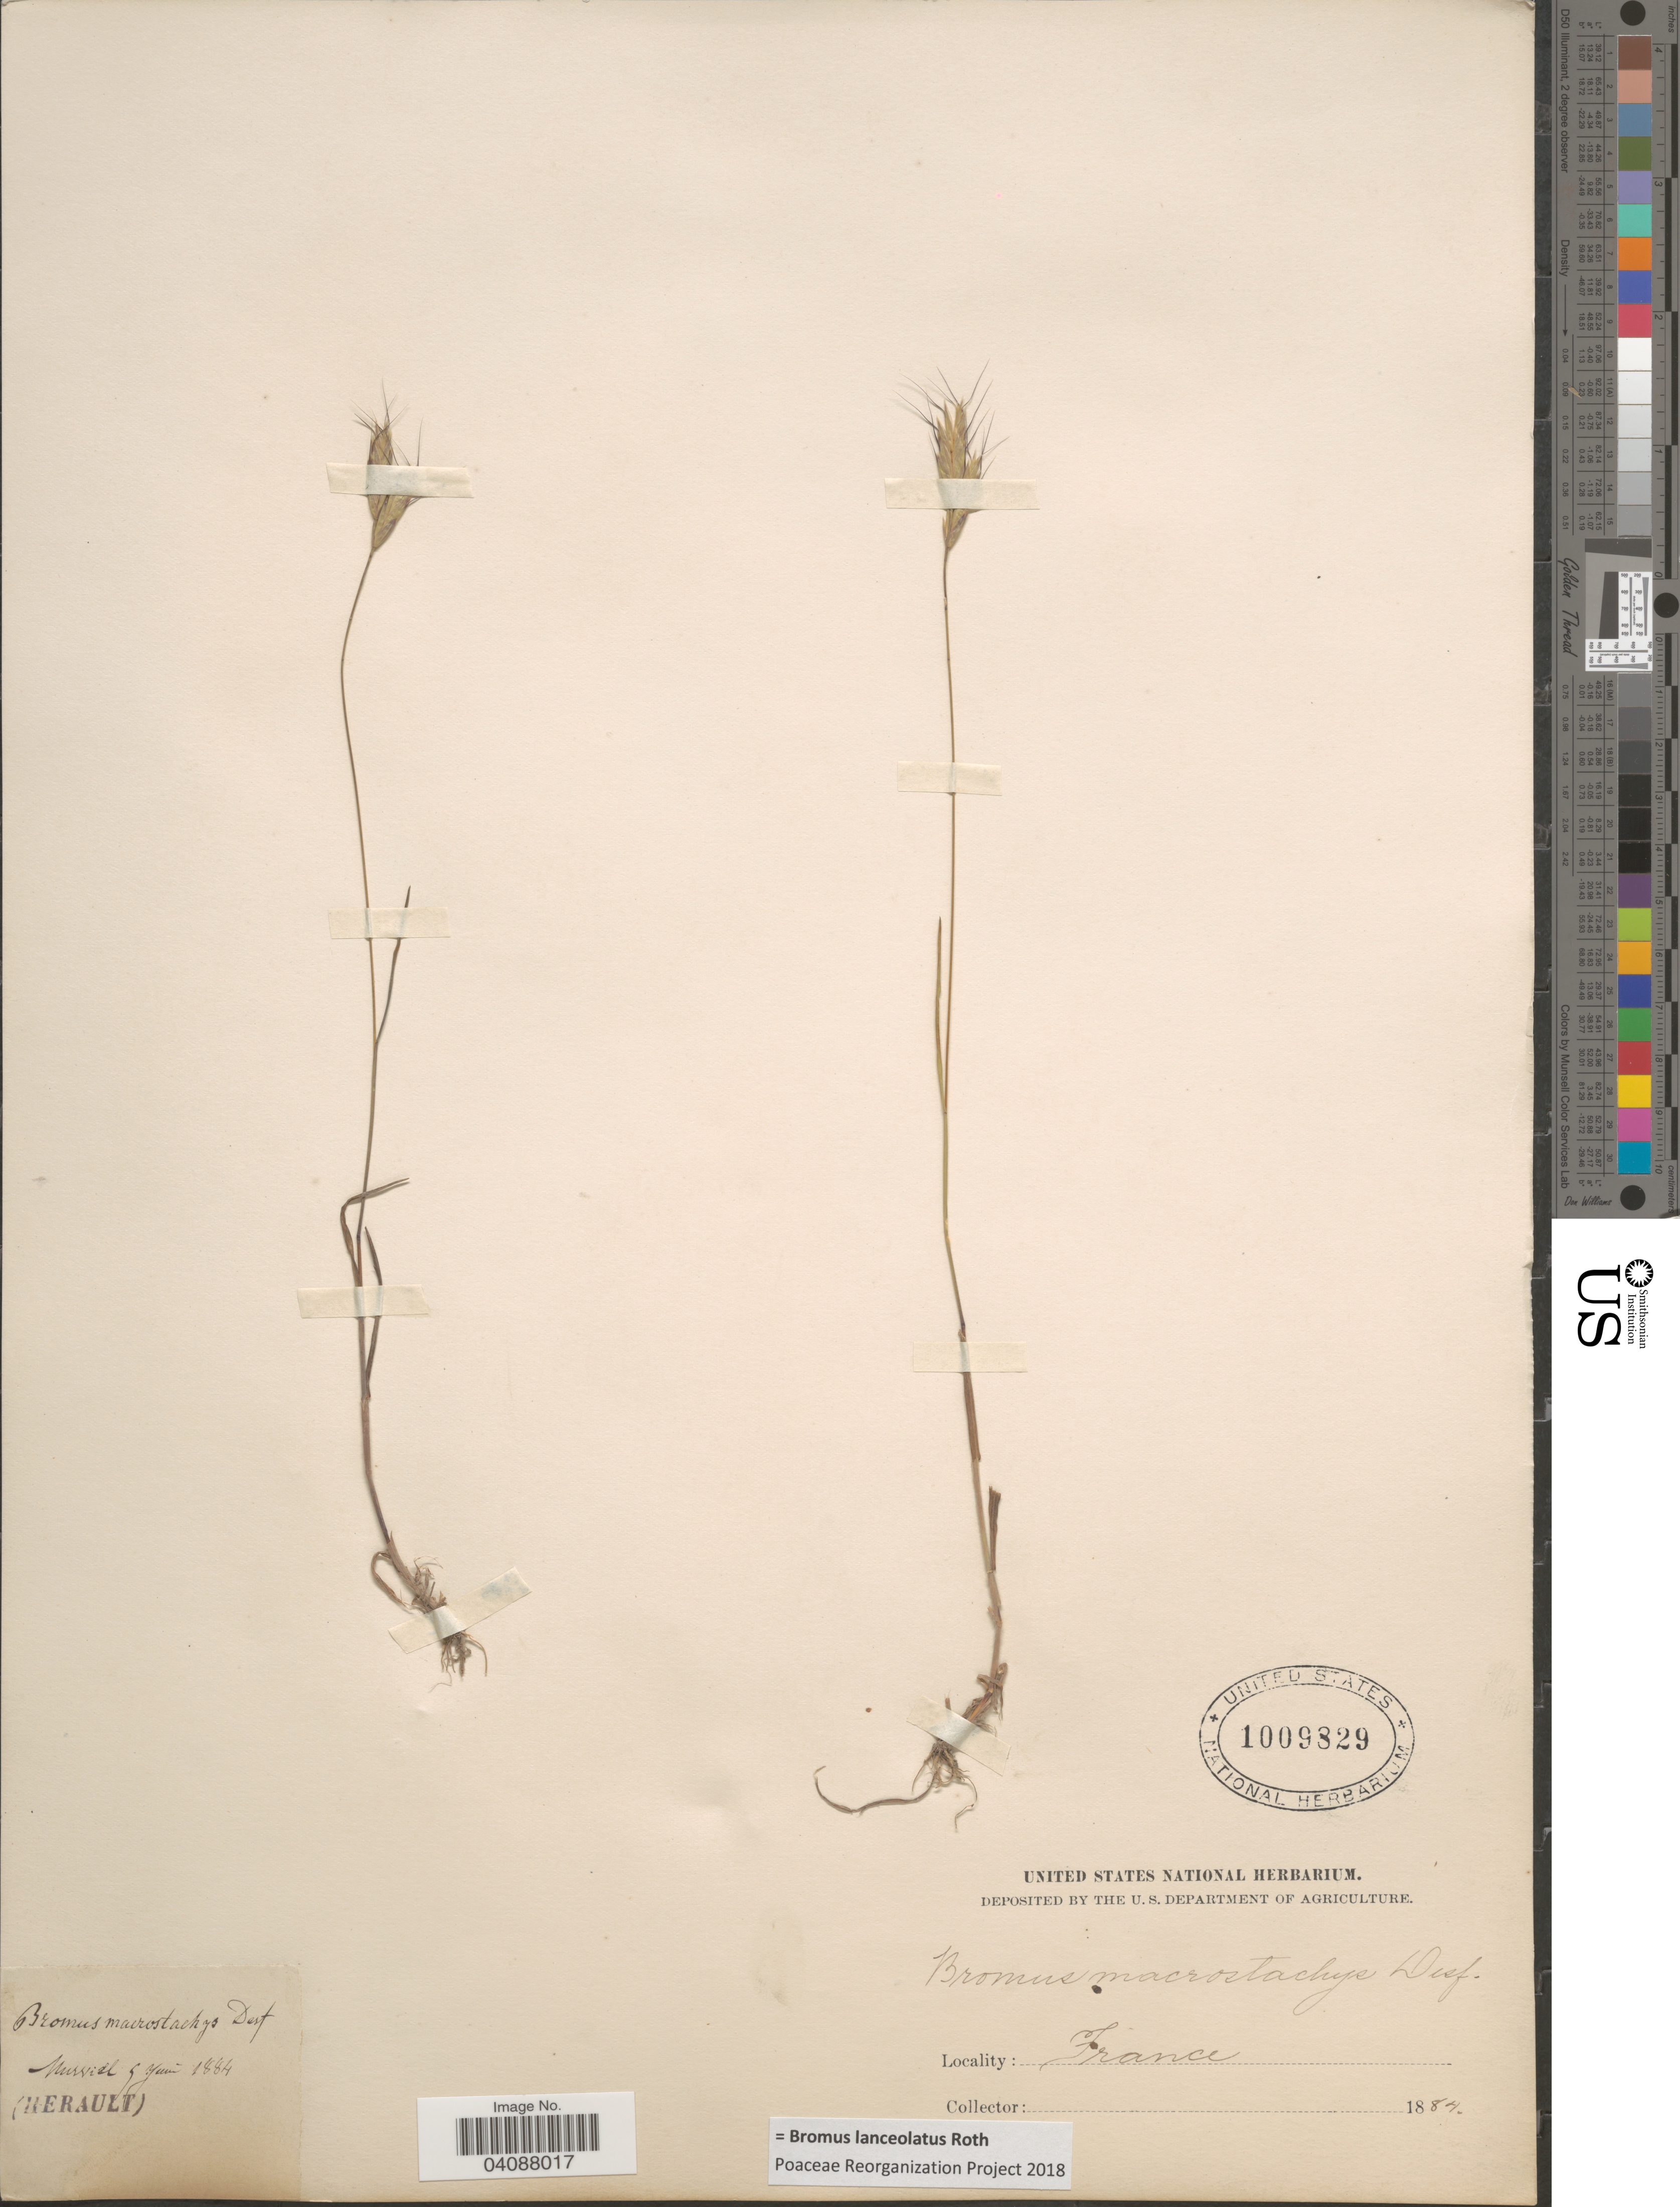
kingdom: Plantae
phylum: Tracheophyta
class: Liliopsida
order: Poales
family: Poaceae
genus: Bromus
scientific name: Bromus lanceolatus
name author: Roth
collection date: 1884-06-09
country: France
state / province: Occitanie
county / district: Hérault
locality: Murviel. (Herault).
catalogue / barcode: US 1009829